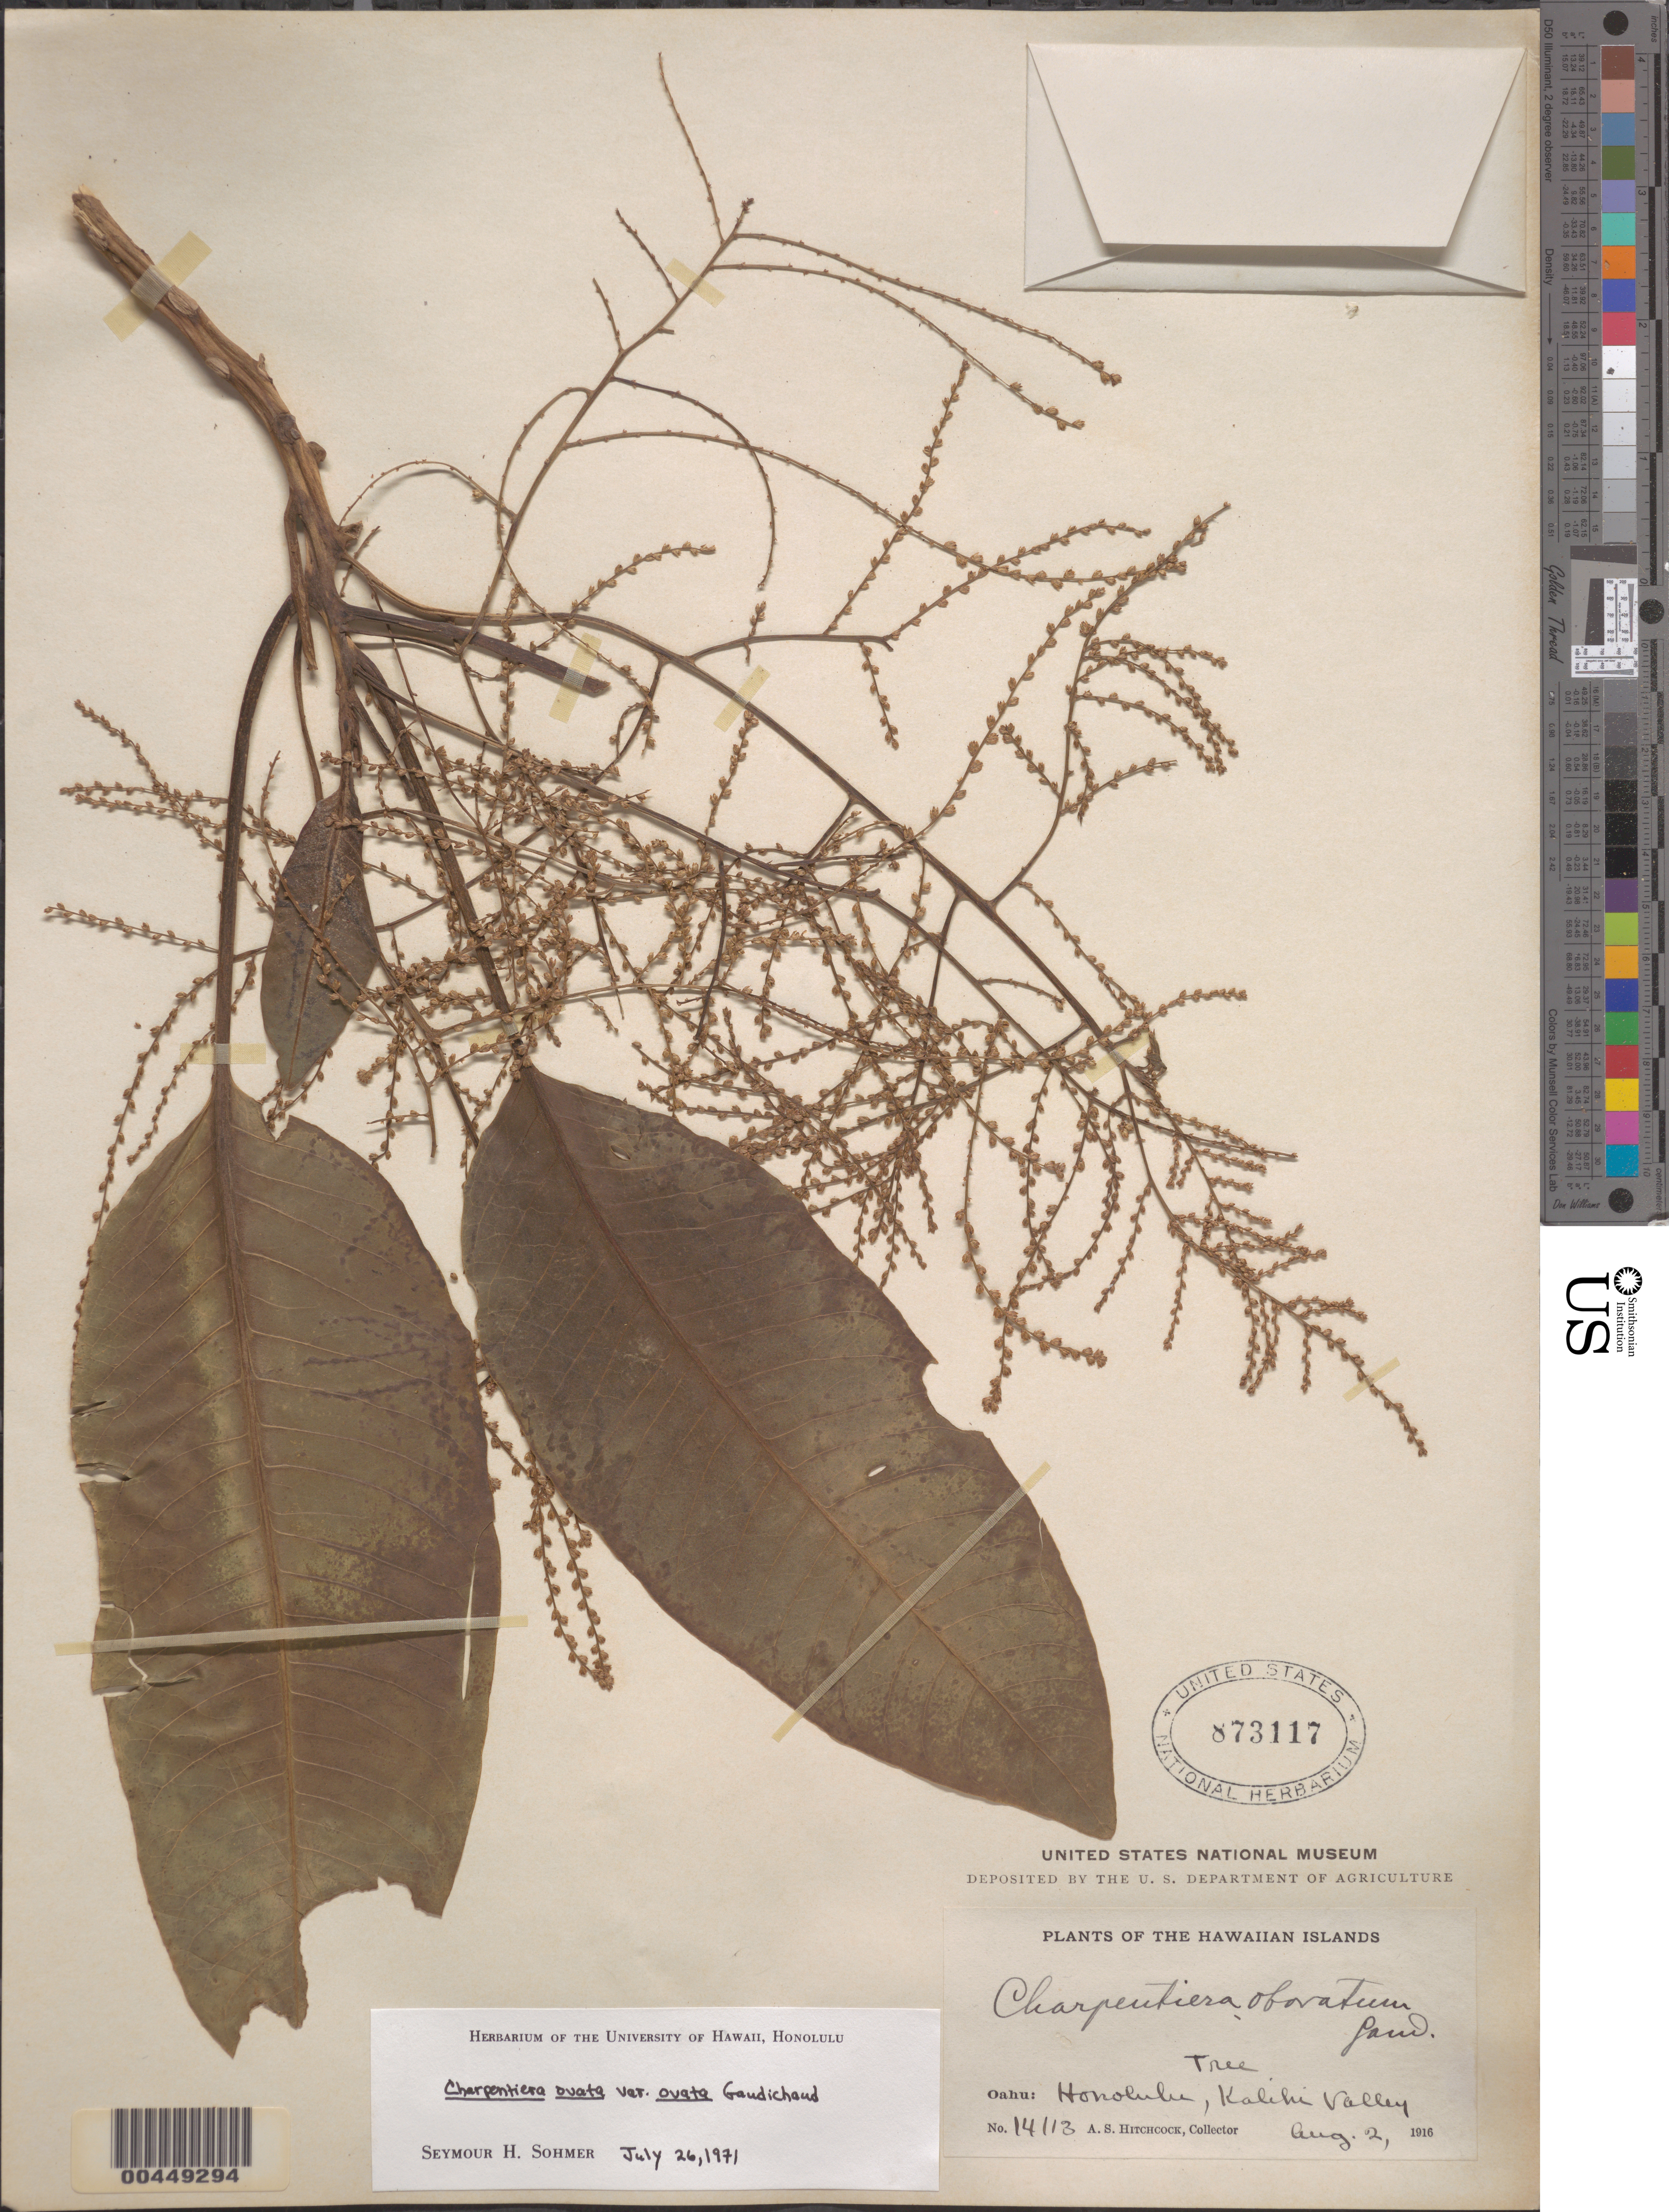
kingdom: Plantae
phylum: Tracheophyta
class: Magnoliopsida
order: Caryophyllales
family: Amaranthaceae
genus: Charpentiera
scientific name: Charpentiera ovata var. ovata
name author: Gaudich.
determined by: Sohmer, S. H.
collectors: A. S. Hitchcock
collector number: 14113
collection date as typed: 2 Aug 1916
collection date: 1916-08-02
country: United States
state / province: Hawaii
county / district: Honolulu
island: Oahu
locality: Honolulu, Kalihi Valley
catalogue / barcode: US 873117